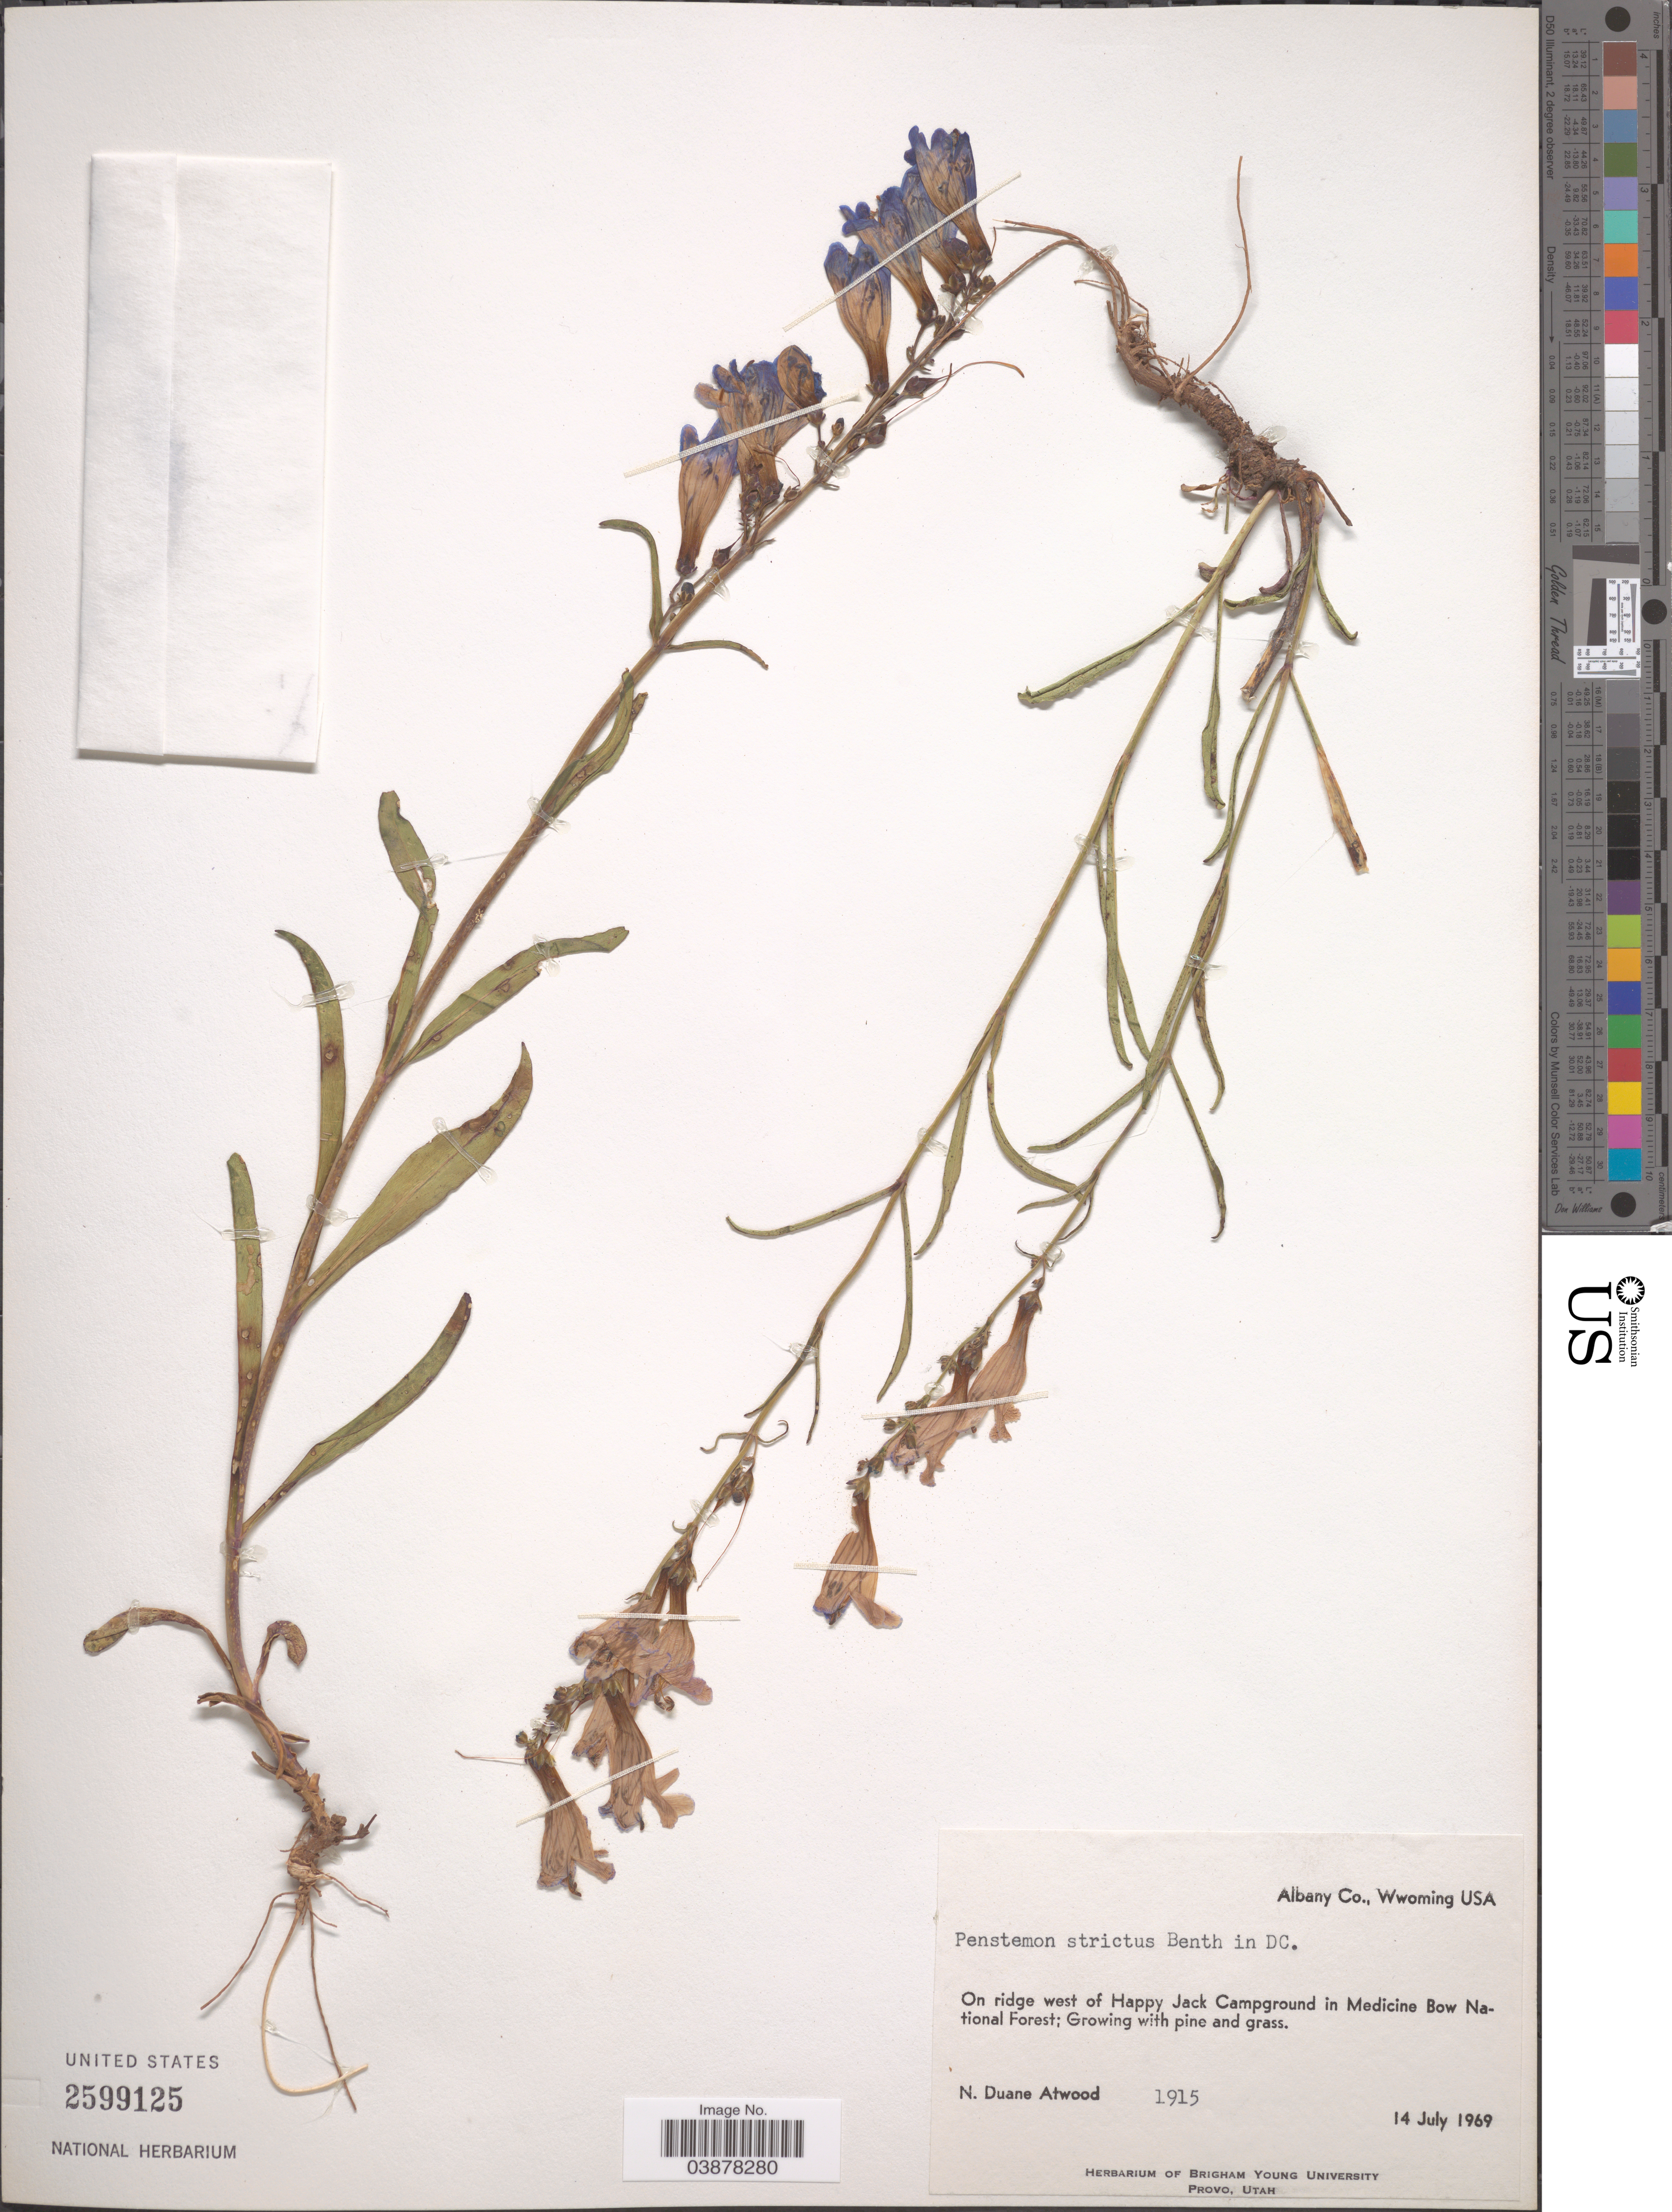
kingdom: Plantae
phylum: Tracheophyta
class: Magnoliopsida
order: Lamiales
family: Plantaginaceae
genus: Penstemon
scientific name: Penstemon strictus subsp. strictus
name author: Benth.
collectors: N. Atwood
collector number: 1915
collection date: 1969-07-14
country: United States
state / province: Wyoming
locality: Albany Co. On ridge west of Happy Jack Campground in Medicine Bow National Forest.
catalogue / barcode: US 2599125